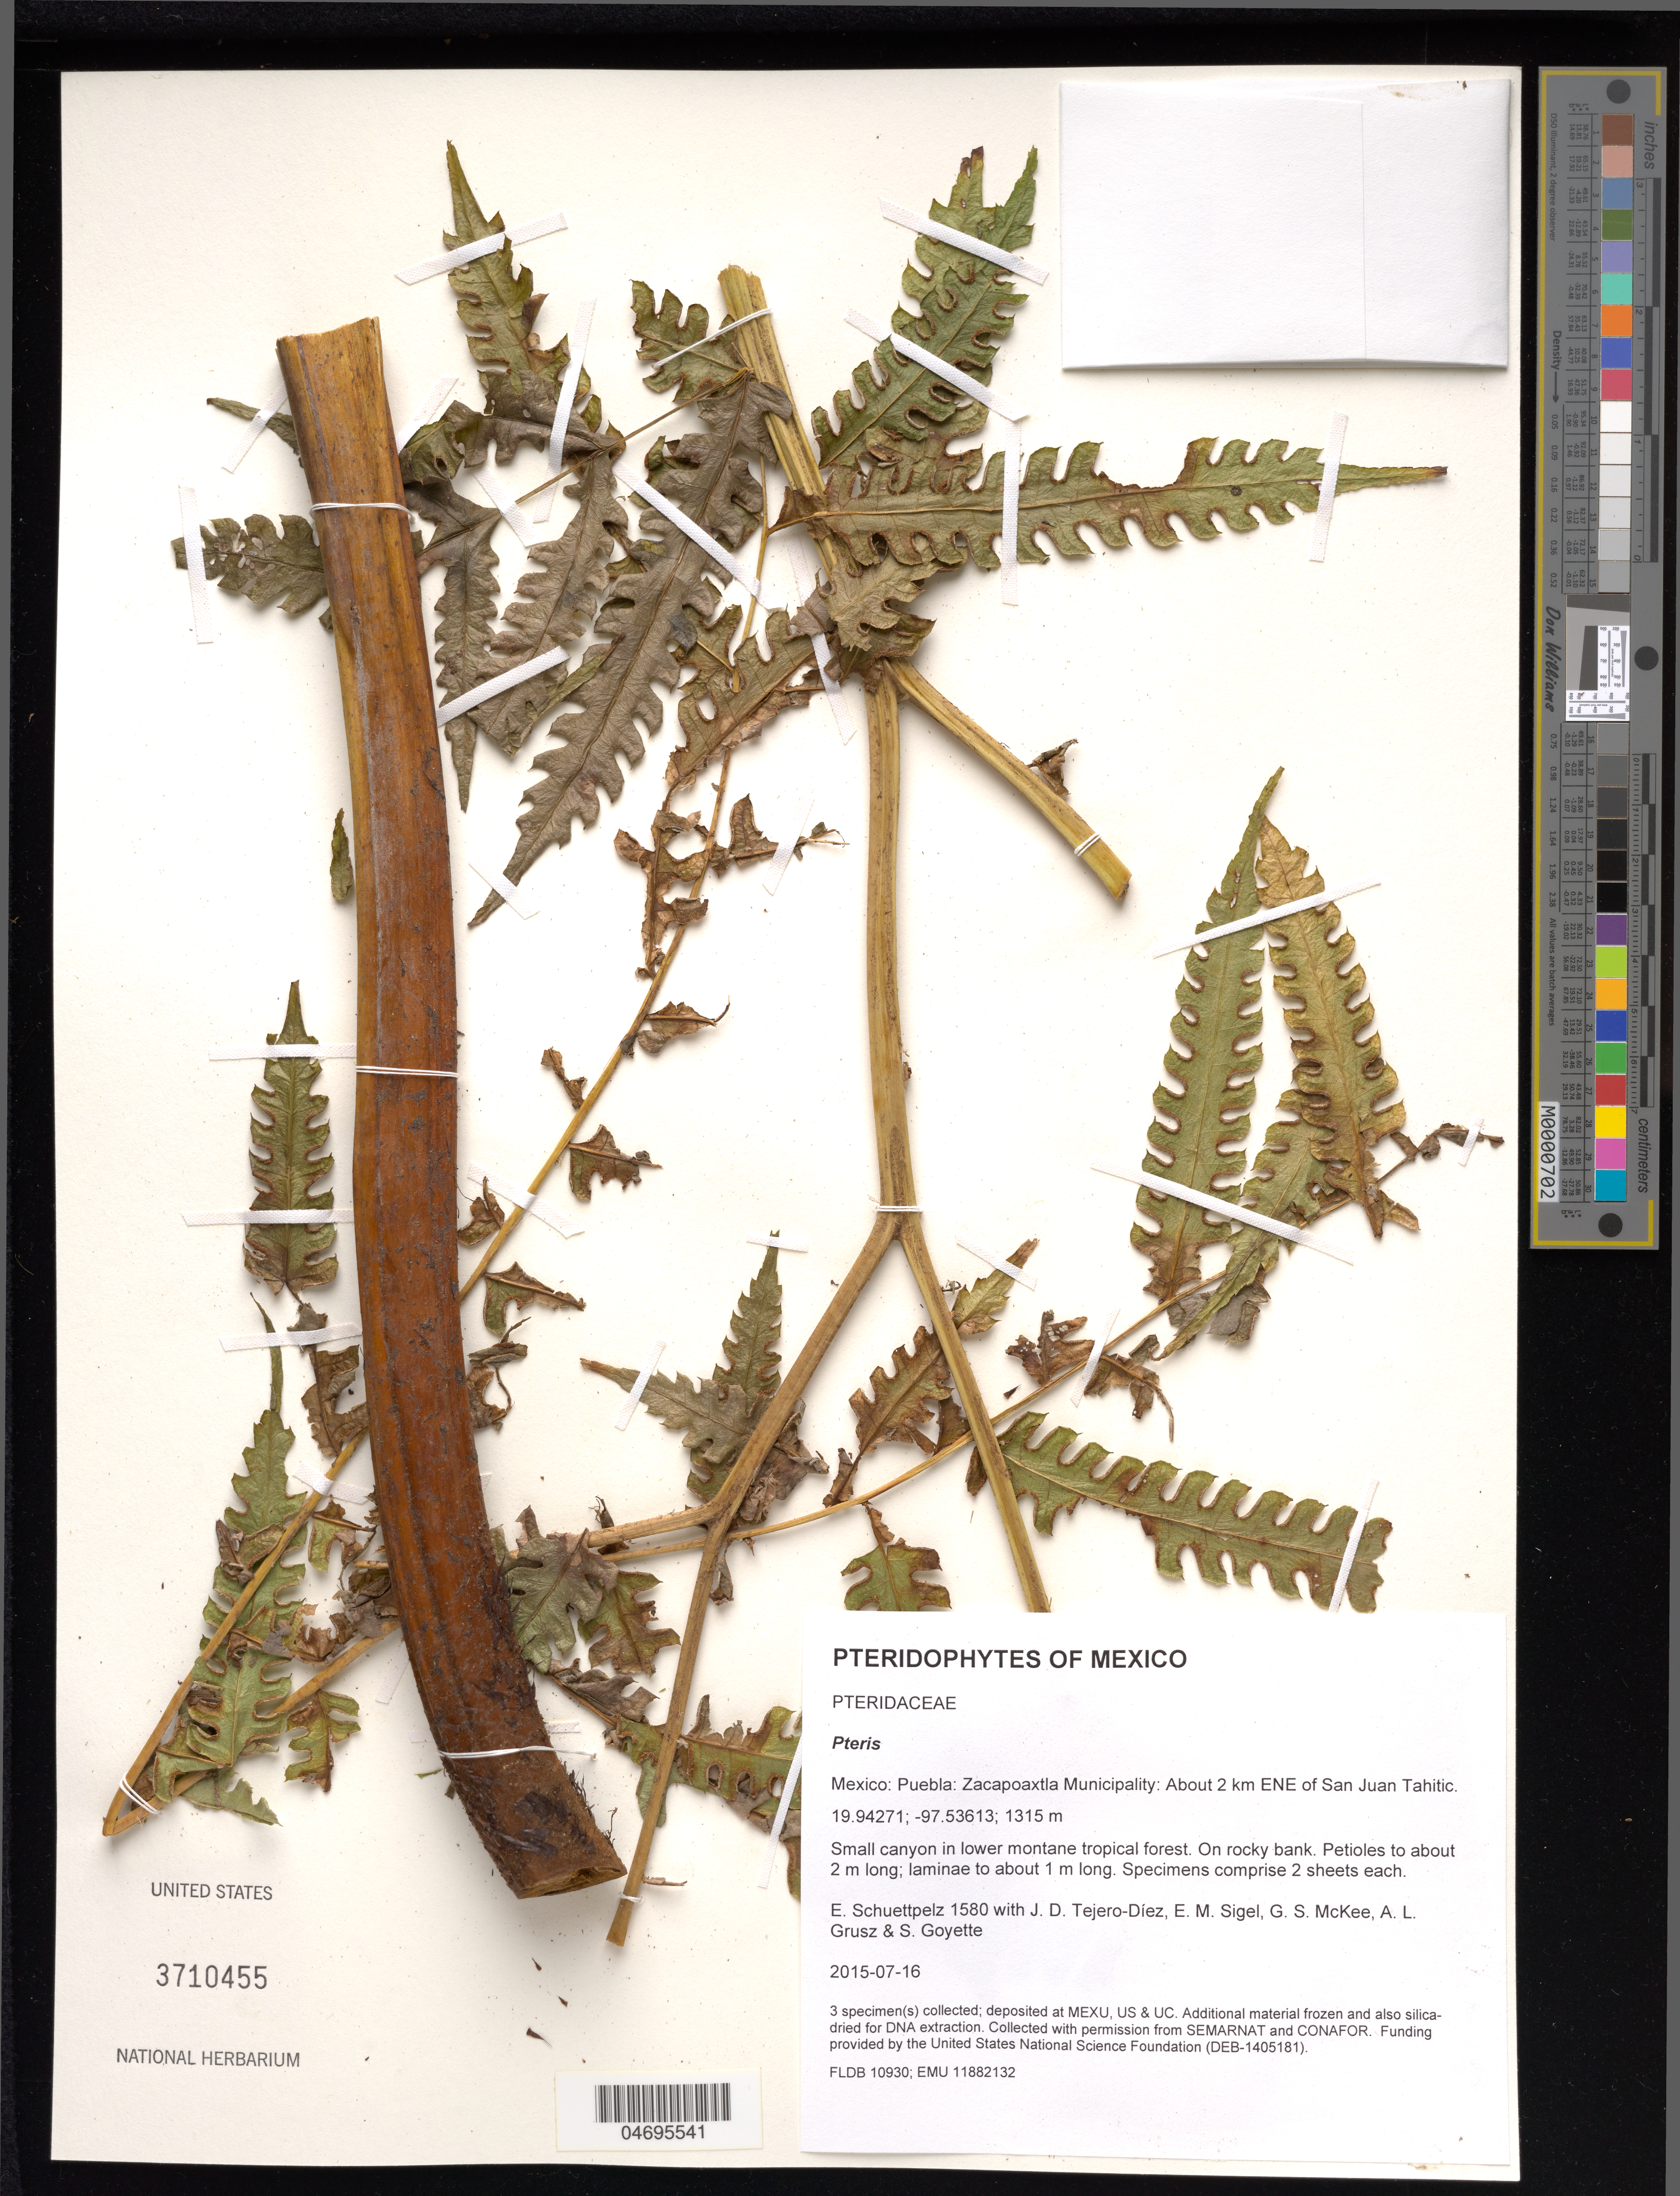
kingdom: Plantae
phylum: Tracheophyta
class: Polypodiopsida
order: Polypodiales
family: Pteridaceae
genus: Pteris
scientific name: Pteris sp.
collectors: E. Schuettpelz, D. Tejero-Díez, E. M. Sigel, G. S. McKee & A. Grusz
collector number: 1580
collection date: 2015-07-16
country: Mexico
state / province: Puebla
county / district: Zacapoaxtla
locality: About 2 km ENE of San Juan Tahitic.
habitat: Small canyon in lower montane tropical forest.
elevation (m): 1315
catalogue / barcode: US 3710455